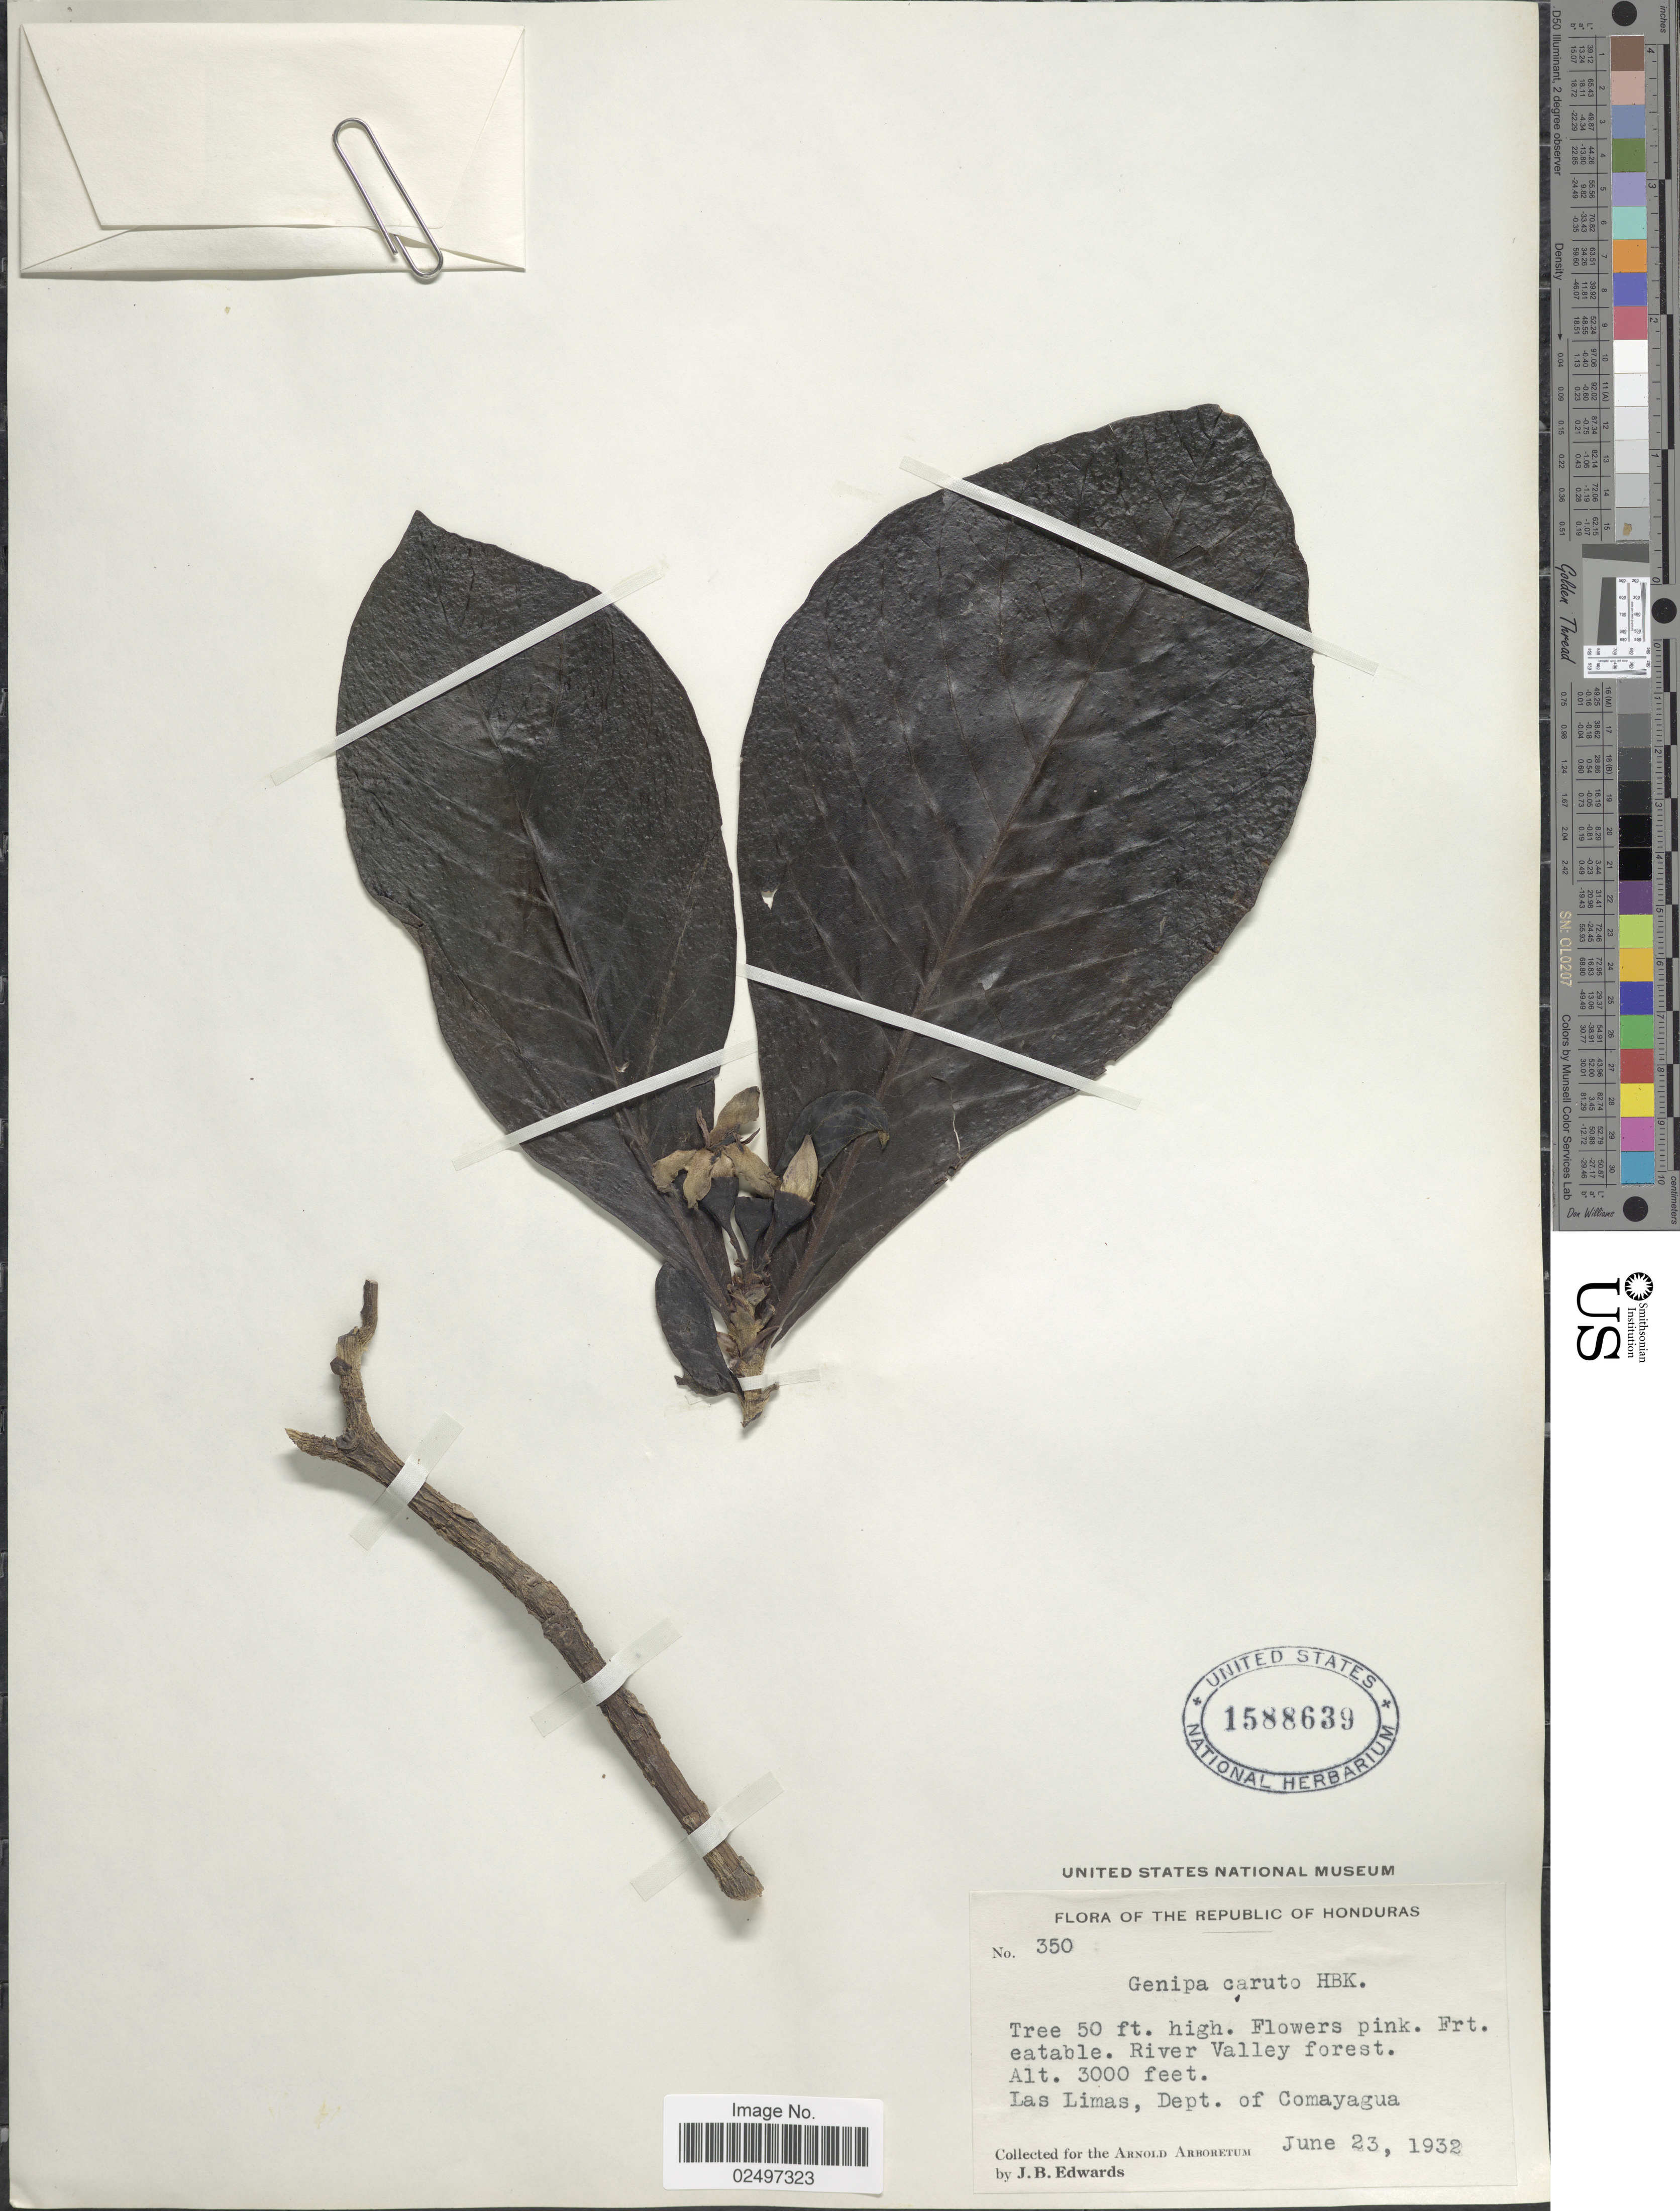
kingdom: Plantae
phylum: Tracheophyta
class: Magnoliopsida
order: Gentianales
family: Rubiaceae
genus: Genipa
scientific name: Genipa americana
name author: L.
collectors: J. B. Edwards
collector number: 350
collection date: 1932-06-23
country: Honduras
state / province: Comayagua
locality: River Valley forest, Las Limas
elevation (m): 914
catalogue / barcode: US 1588639